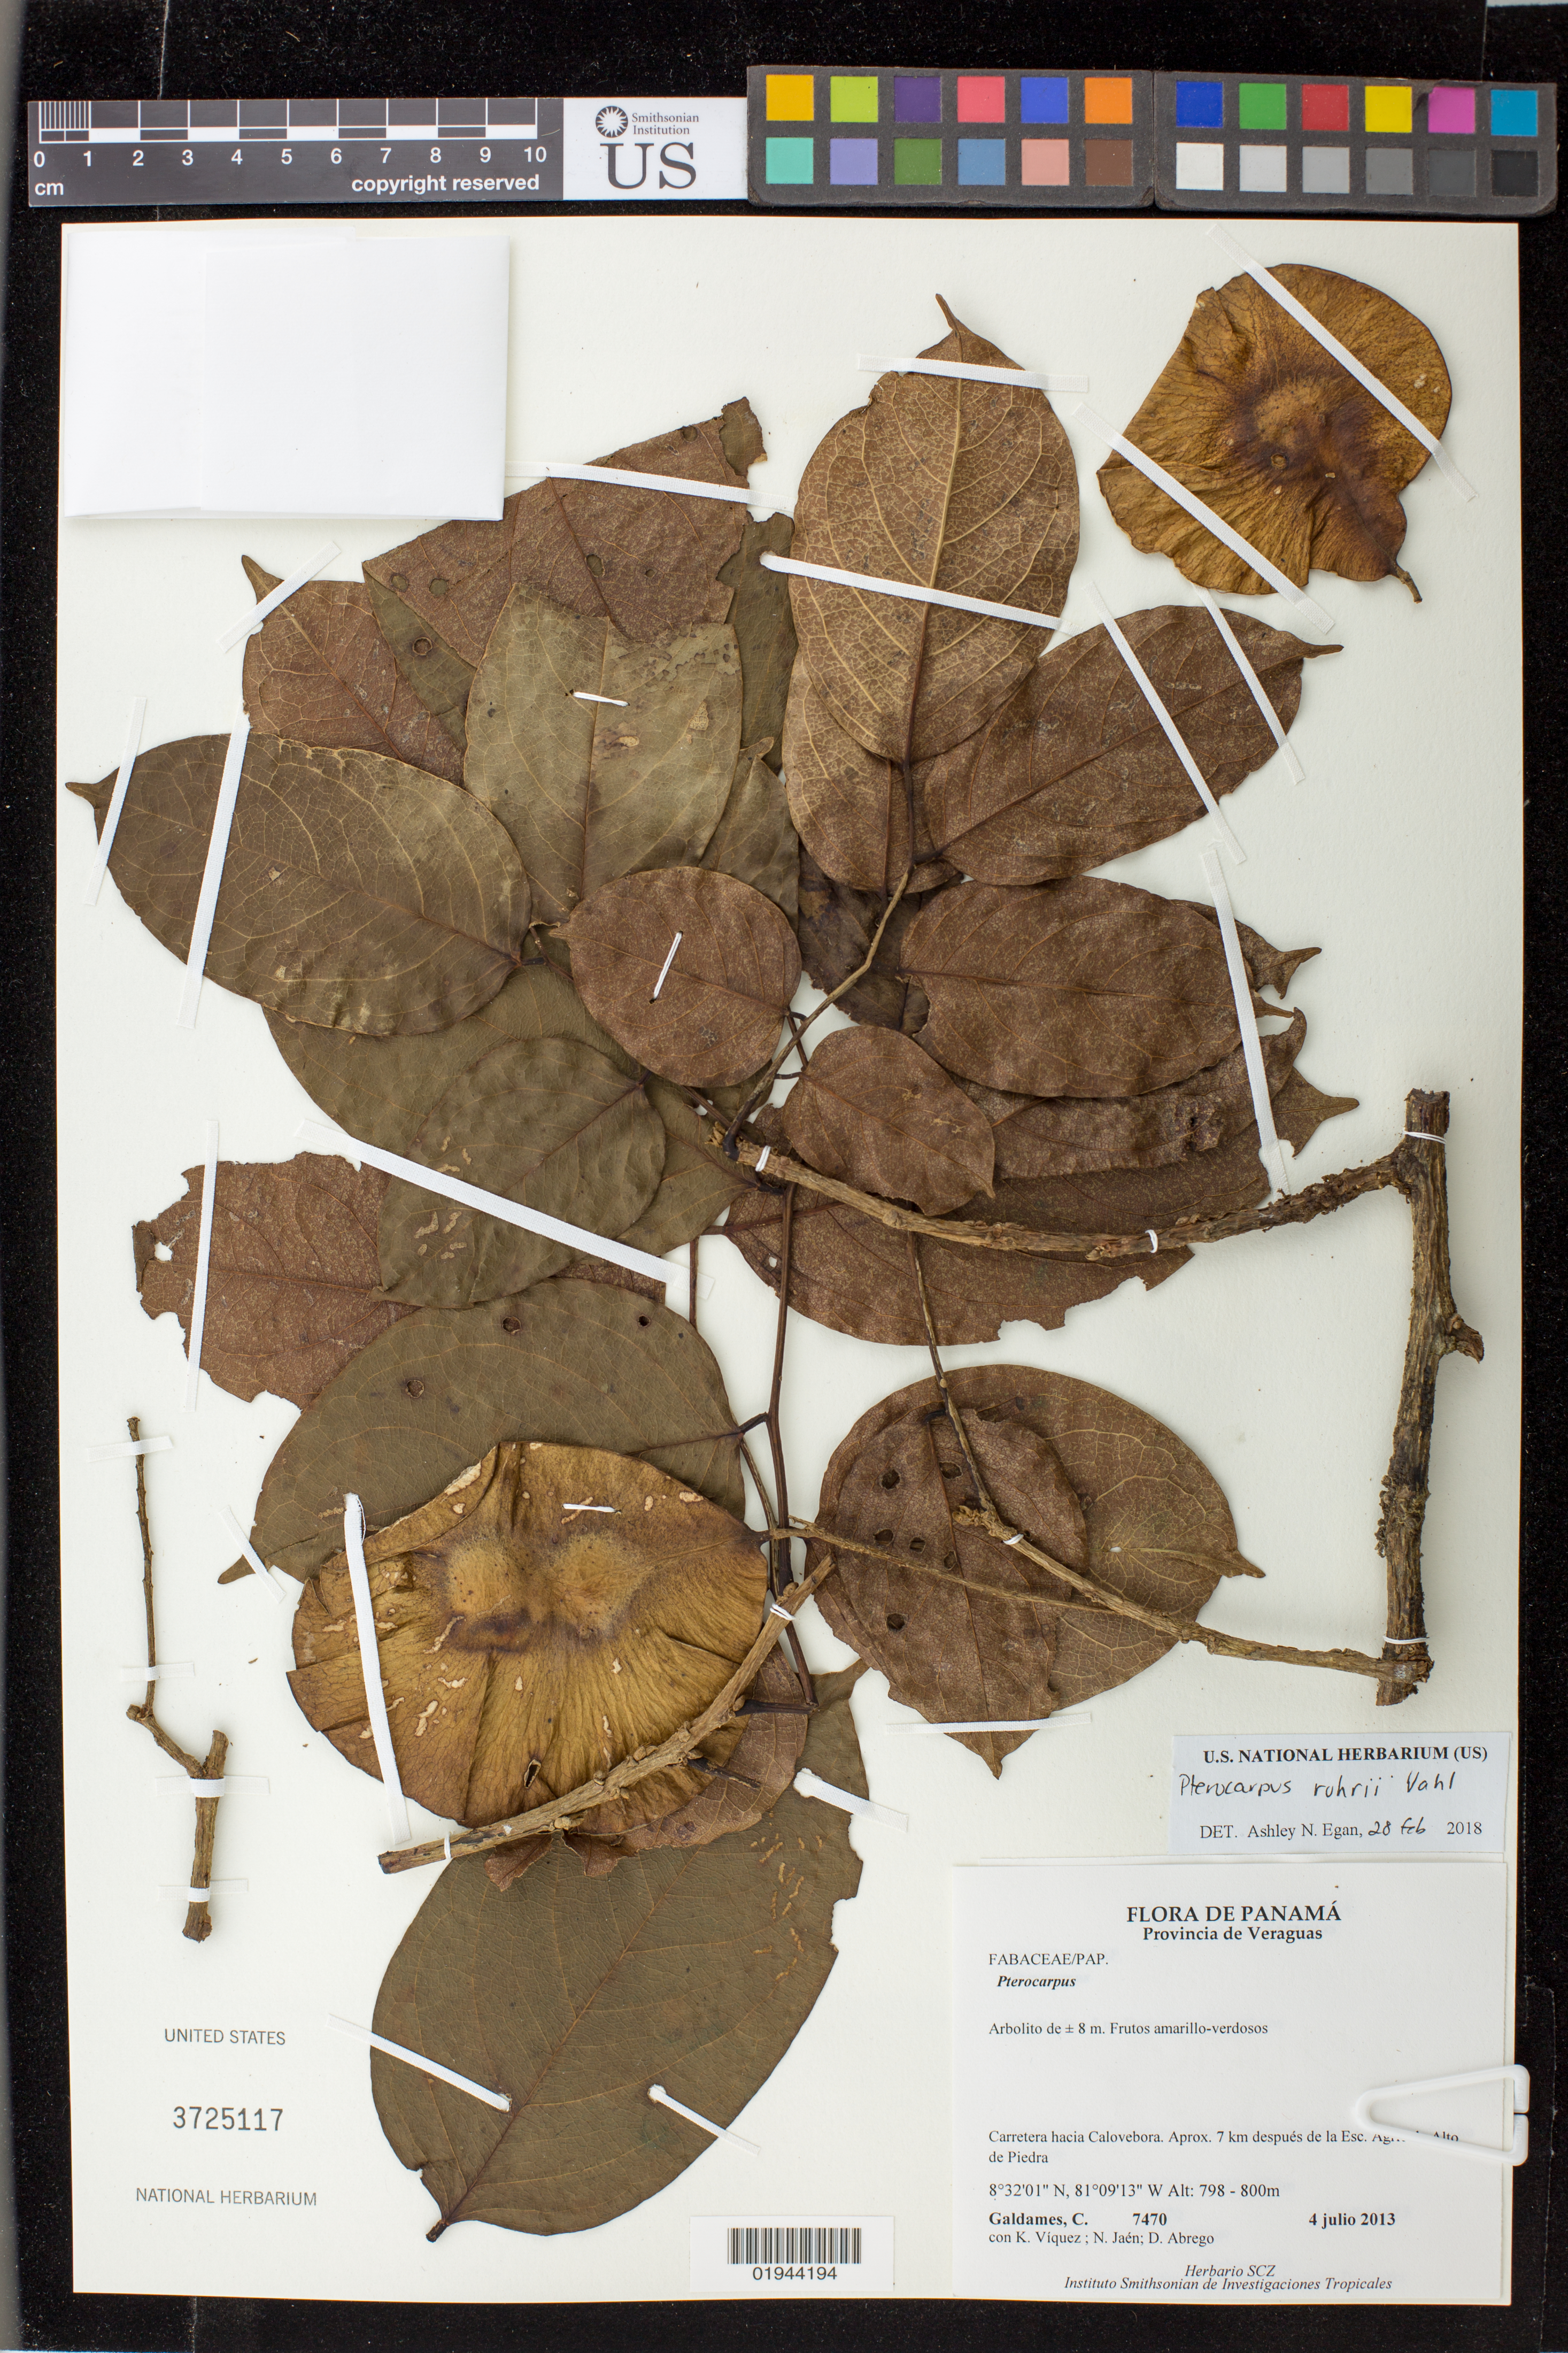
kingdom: Plantae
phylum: Tracheophyta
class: Magnoliopsida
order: Fabales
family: Fabaceae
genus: Pterocarpus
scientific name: Pterocarpus rohrii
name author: Vahl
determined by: Egan, Ashley N., (US), Smithsonian Institution - National Museum of Natural History (UNITED STATES)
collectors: C. Galdames, K. Viquez, N. Jaén & D. Abrego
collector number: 7470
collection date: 2013-07-04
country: Panama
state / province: Veraguas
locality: Carretera hacia Calovebora. Approx. 7 km despues de la Esc. Agricola Alto de Piedra.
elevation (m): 798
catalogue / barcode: US 3725117